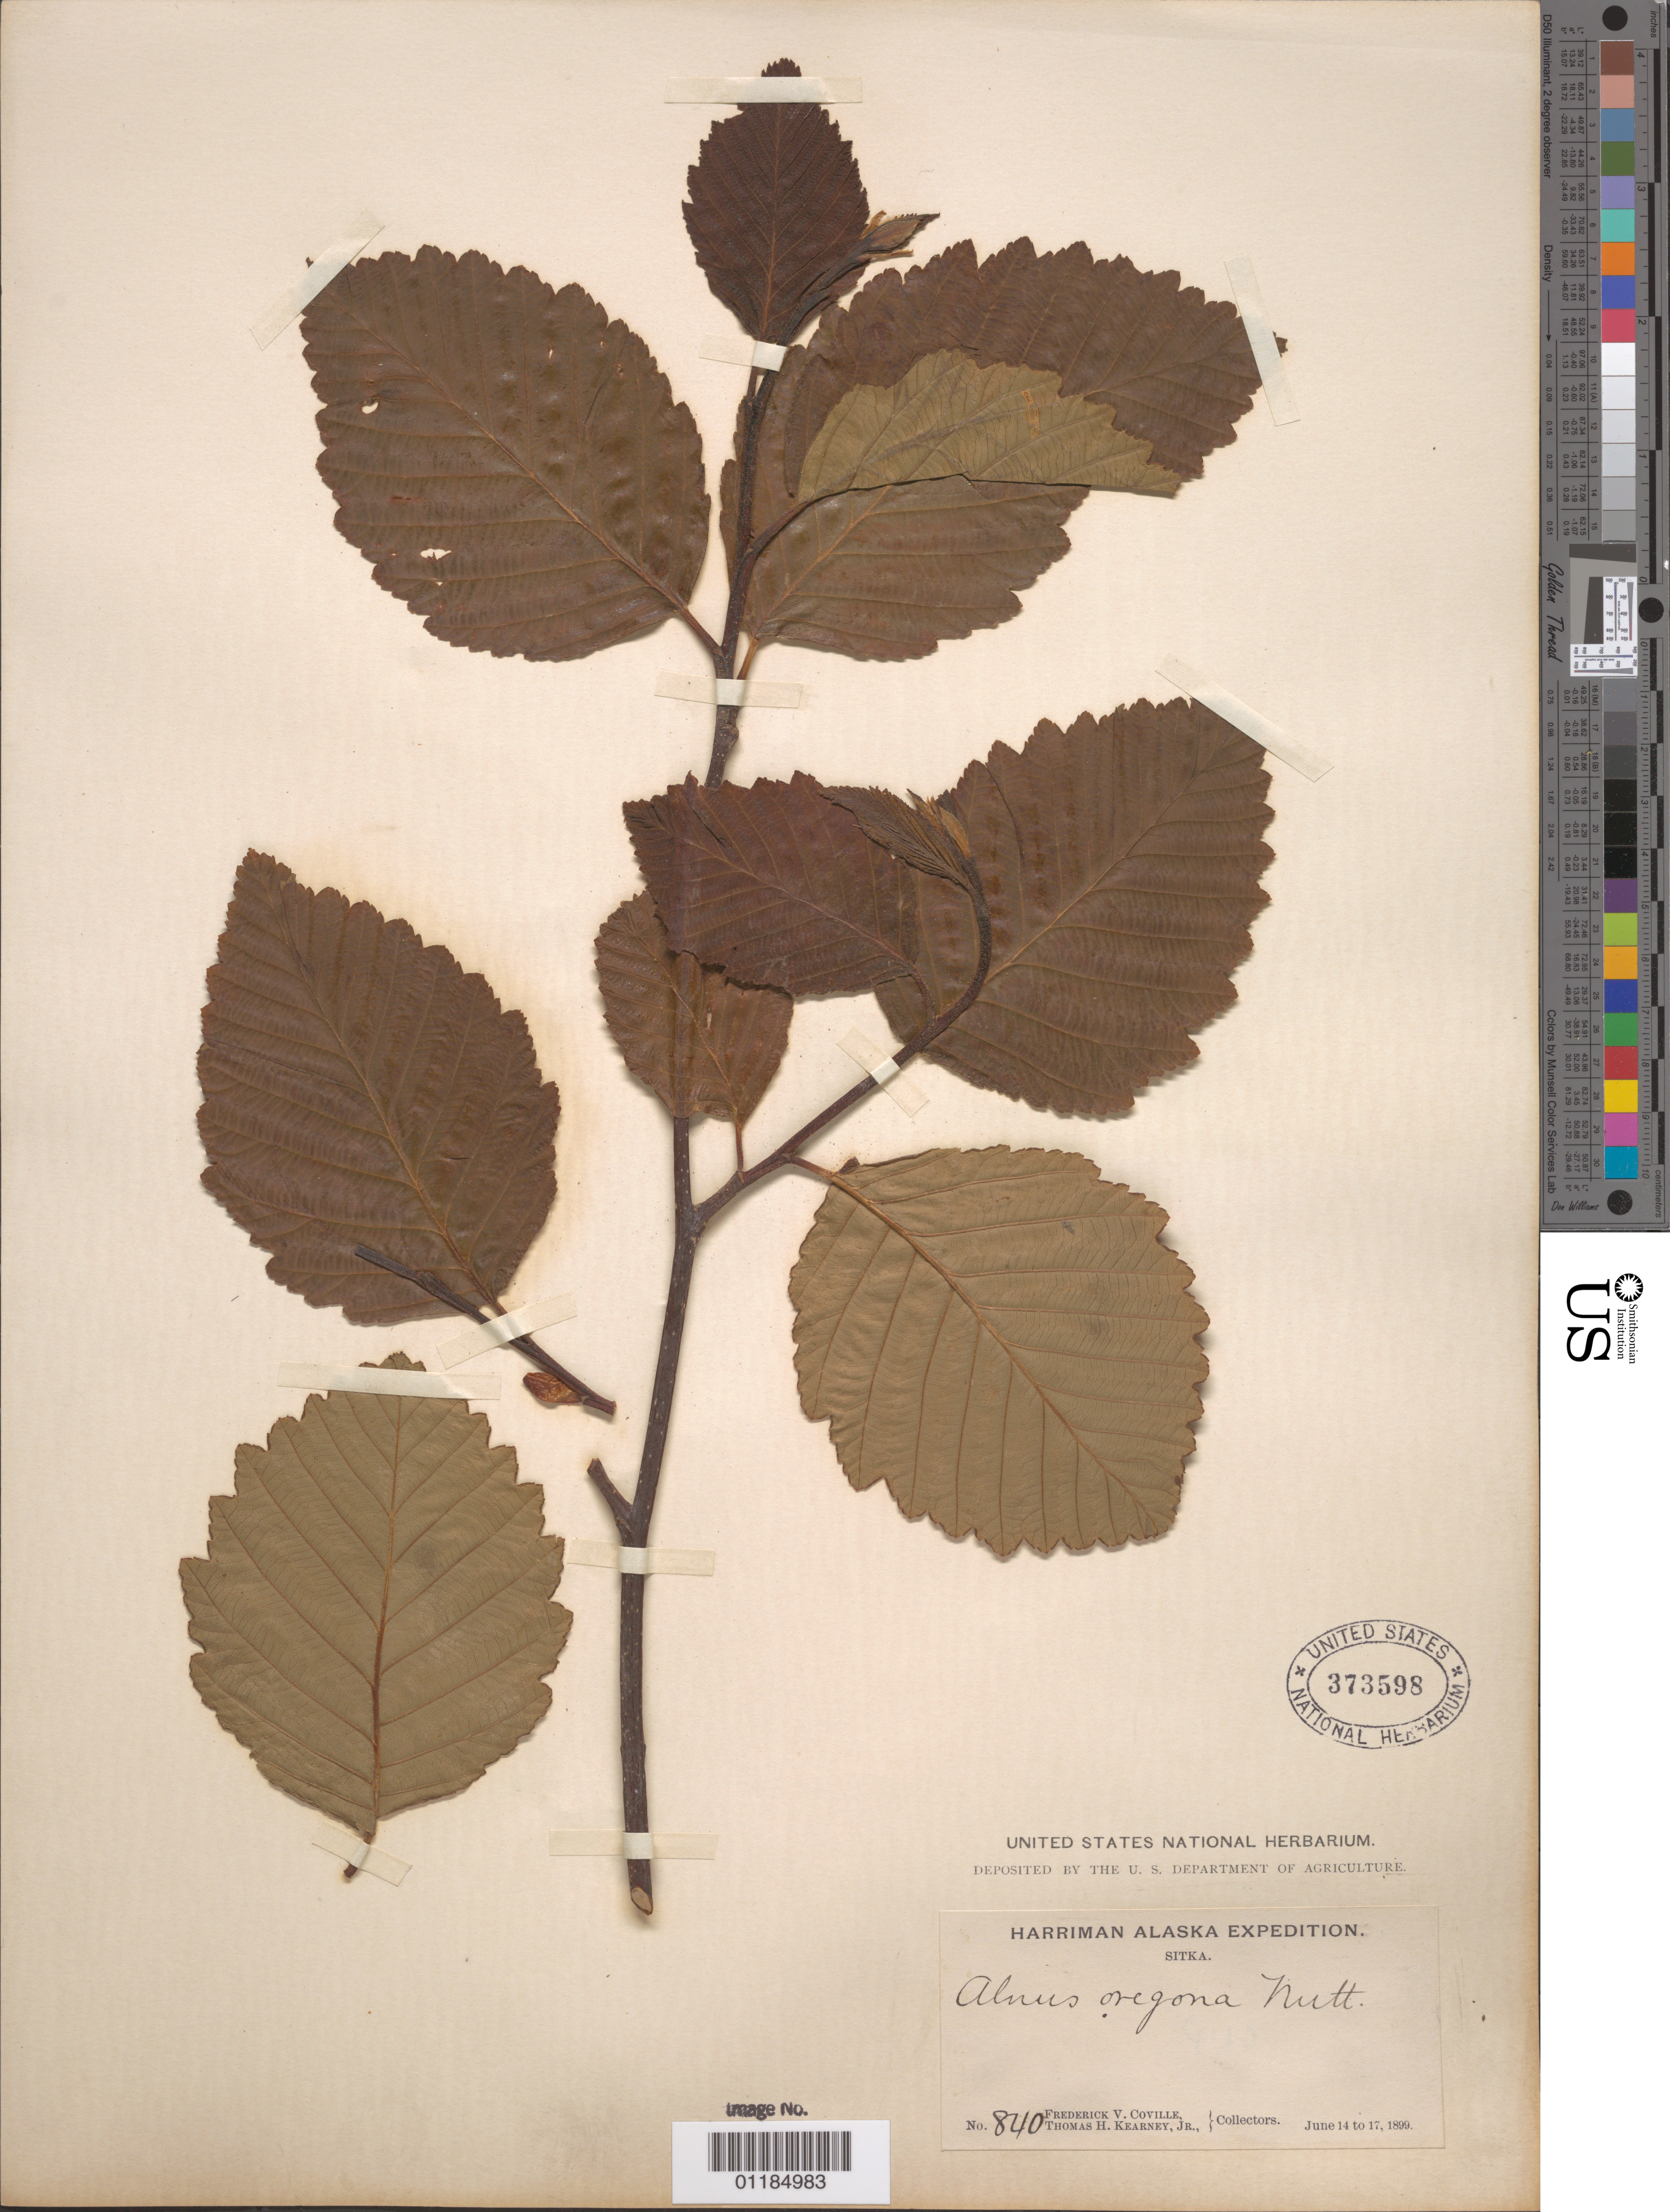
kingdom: Plantae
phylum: Tracheophyta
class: Magnoliopsida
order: Fagales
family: Betulaceae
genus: Alnus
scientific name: Alnus oregana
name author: Nutt.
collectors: F. V. Coville & T. H. Kearney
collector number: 840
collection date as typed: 14 Jun 1899 to 17 Jun 1899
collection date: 1899-06-14/1899-06-17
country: United States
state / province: Alaska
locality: Sitka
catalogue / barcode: US 373598